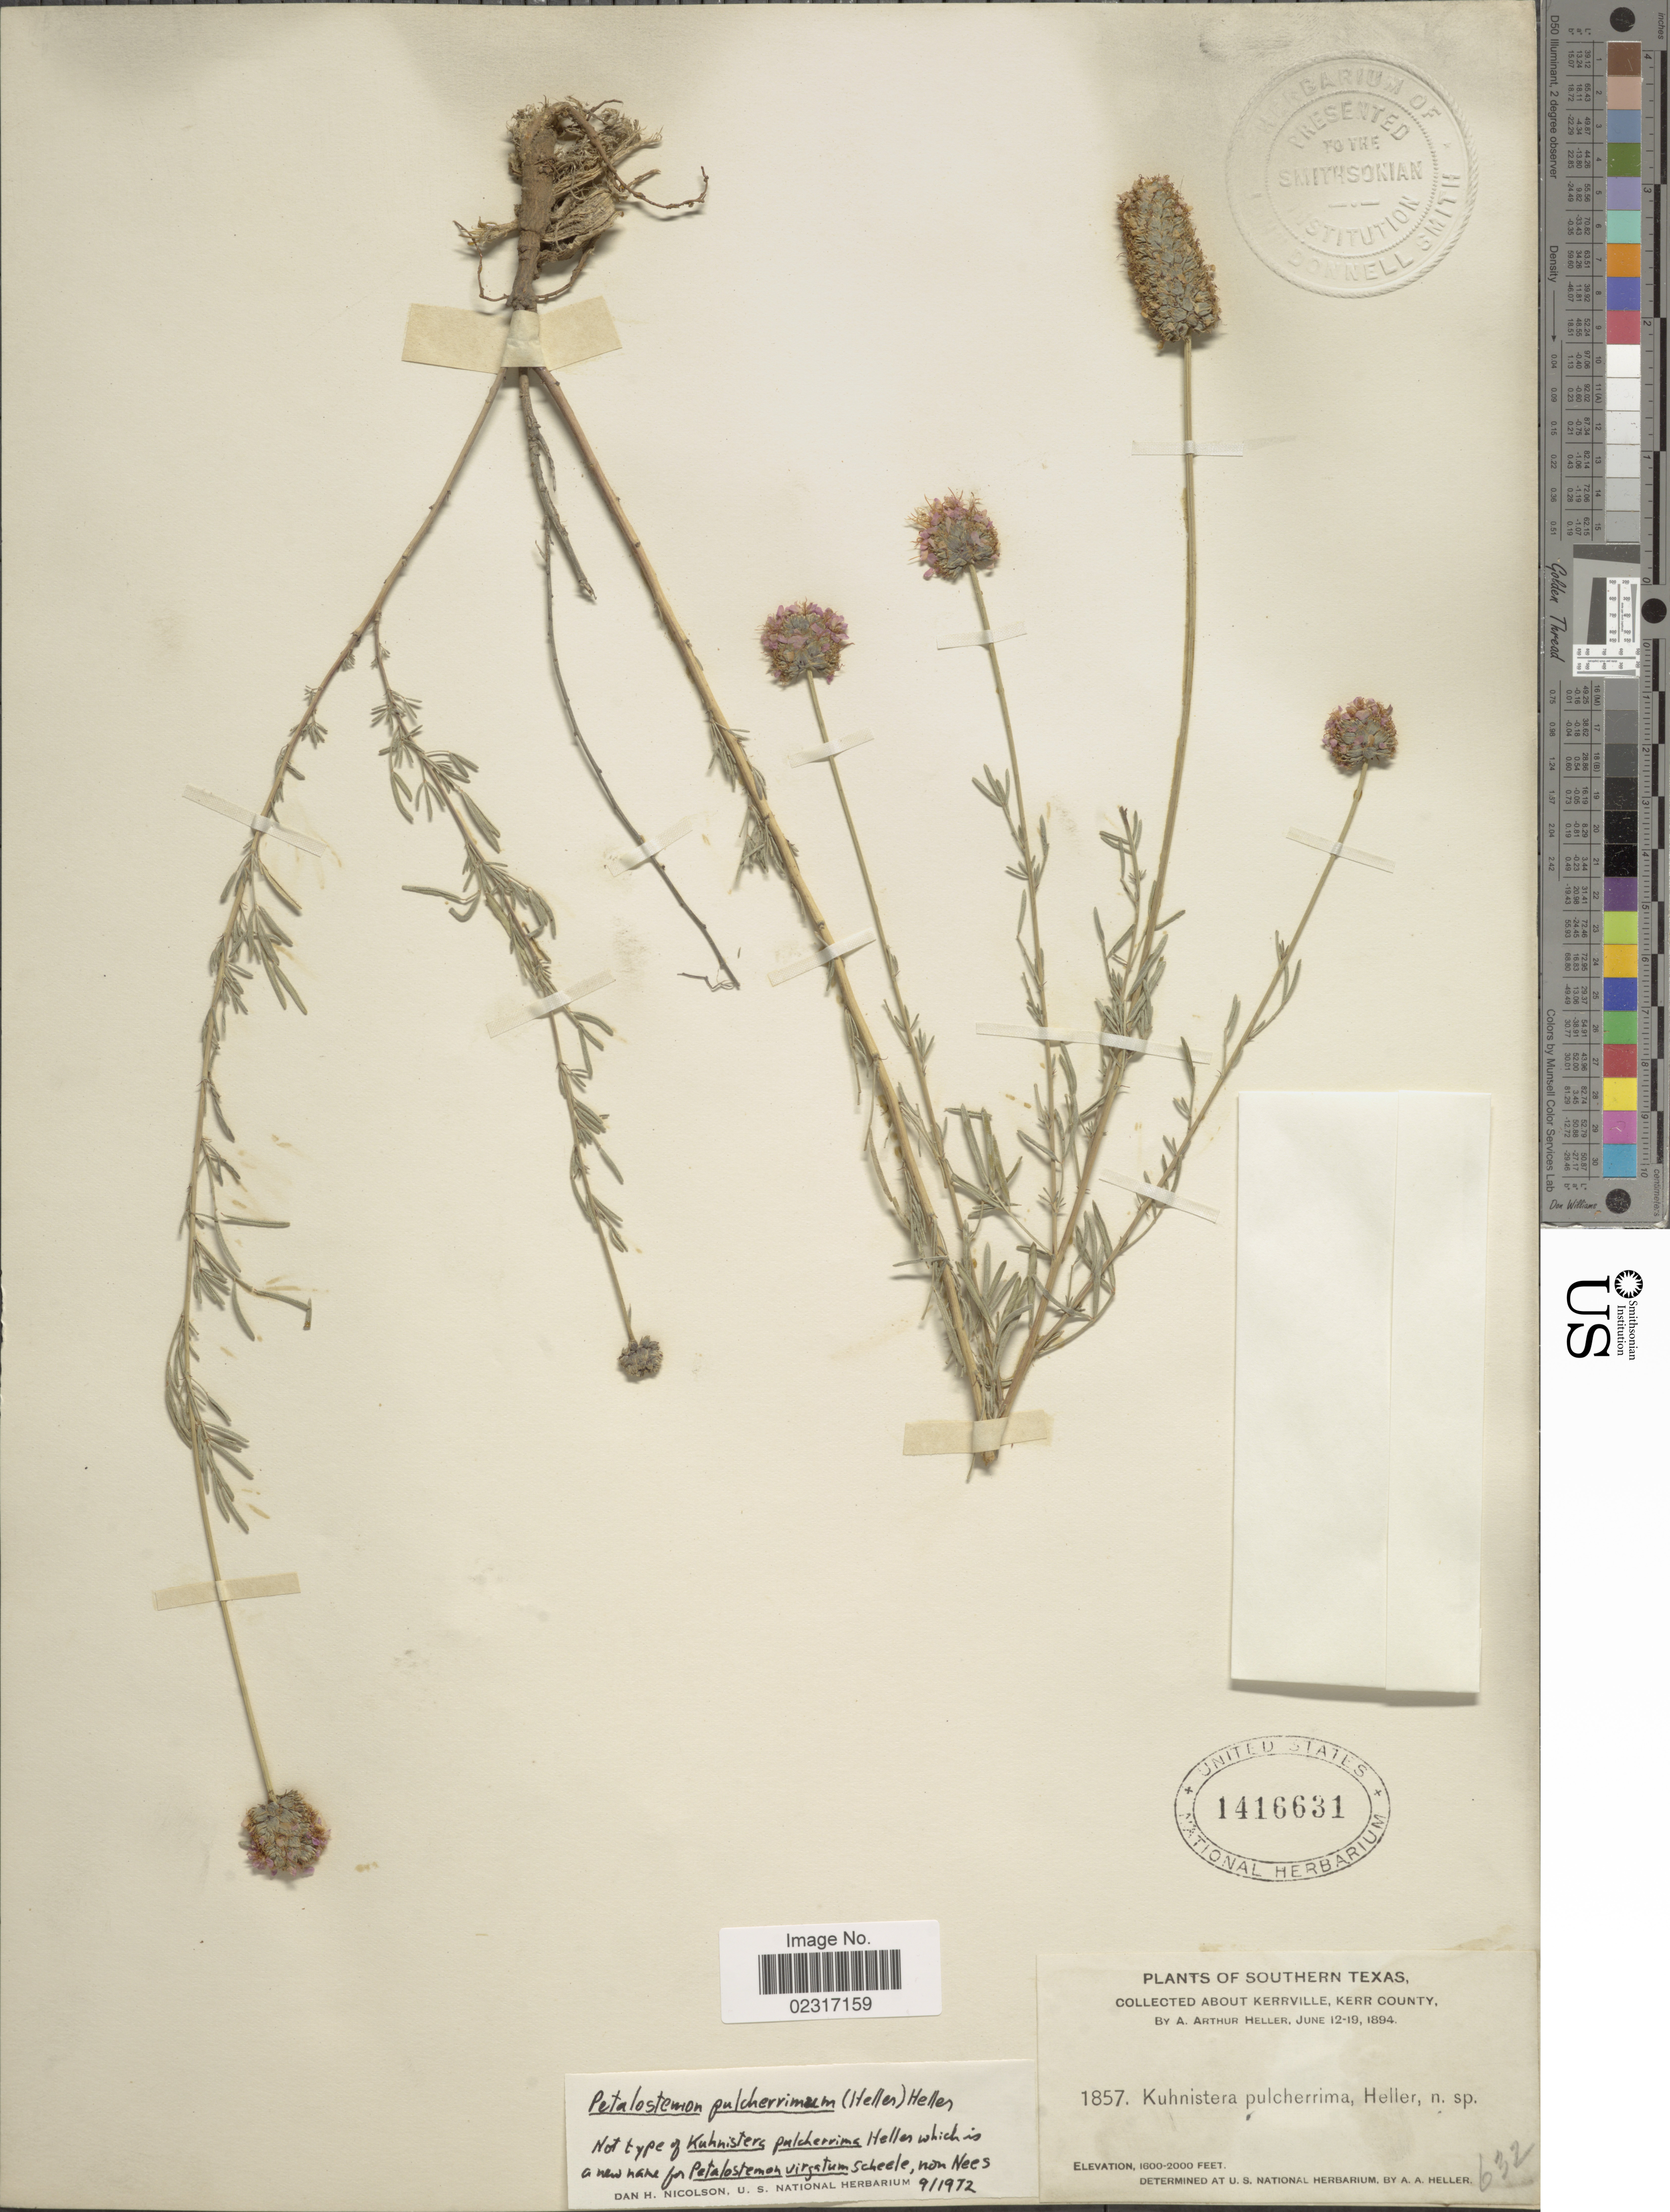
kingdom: Plantae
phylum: Tracheophyta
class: Magnoliopsida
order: Fabales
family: Fabaceae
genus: Dalea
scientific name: Dalea compacta var. pubescens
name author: (A. Gray) Barneby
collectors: A. A. Heller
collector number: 1857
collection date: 1894-06-12/1894-06-19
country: United States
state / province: Texas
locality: Southern Texas. Kerrville, Kerr County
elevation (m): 488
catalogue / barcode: US 1416631